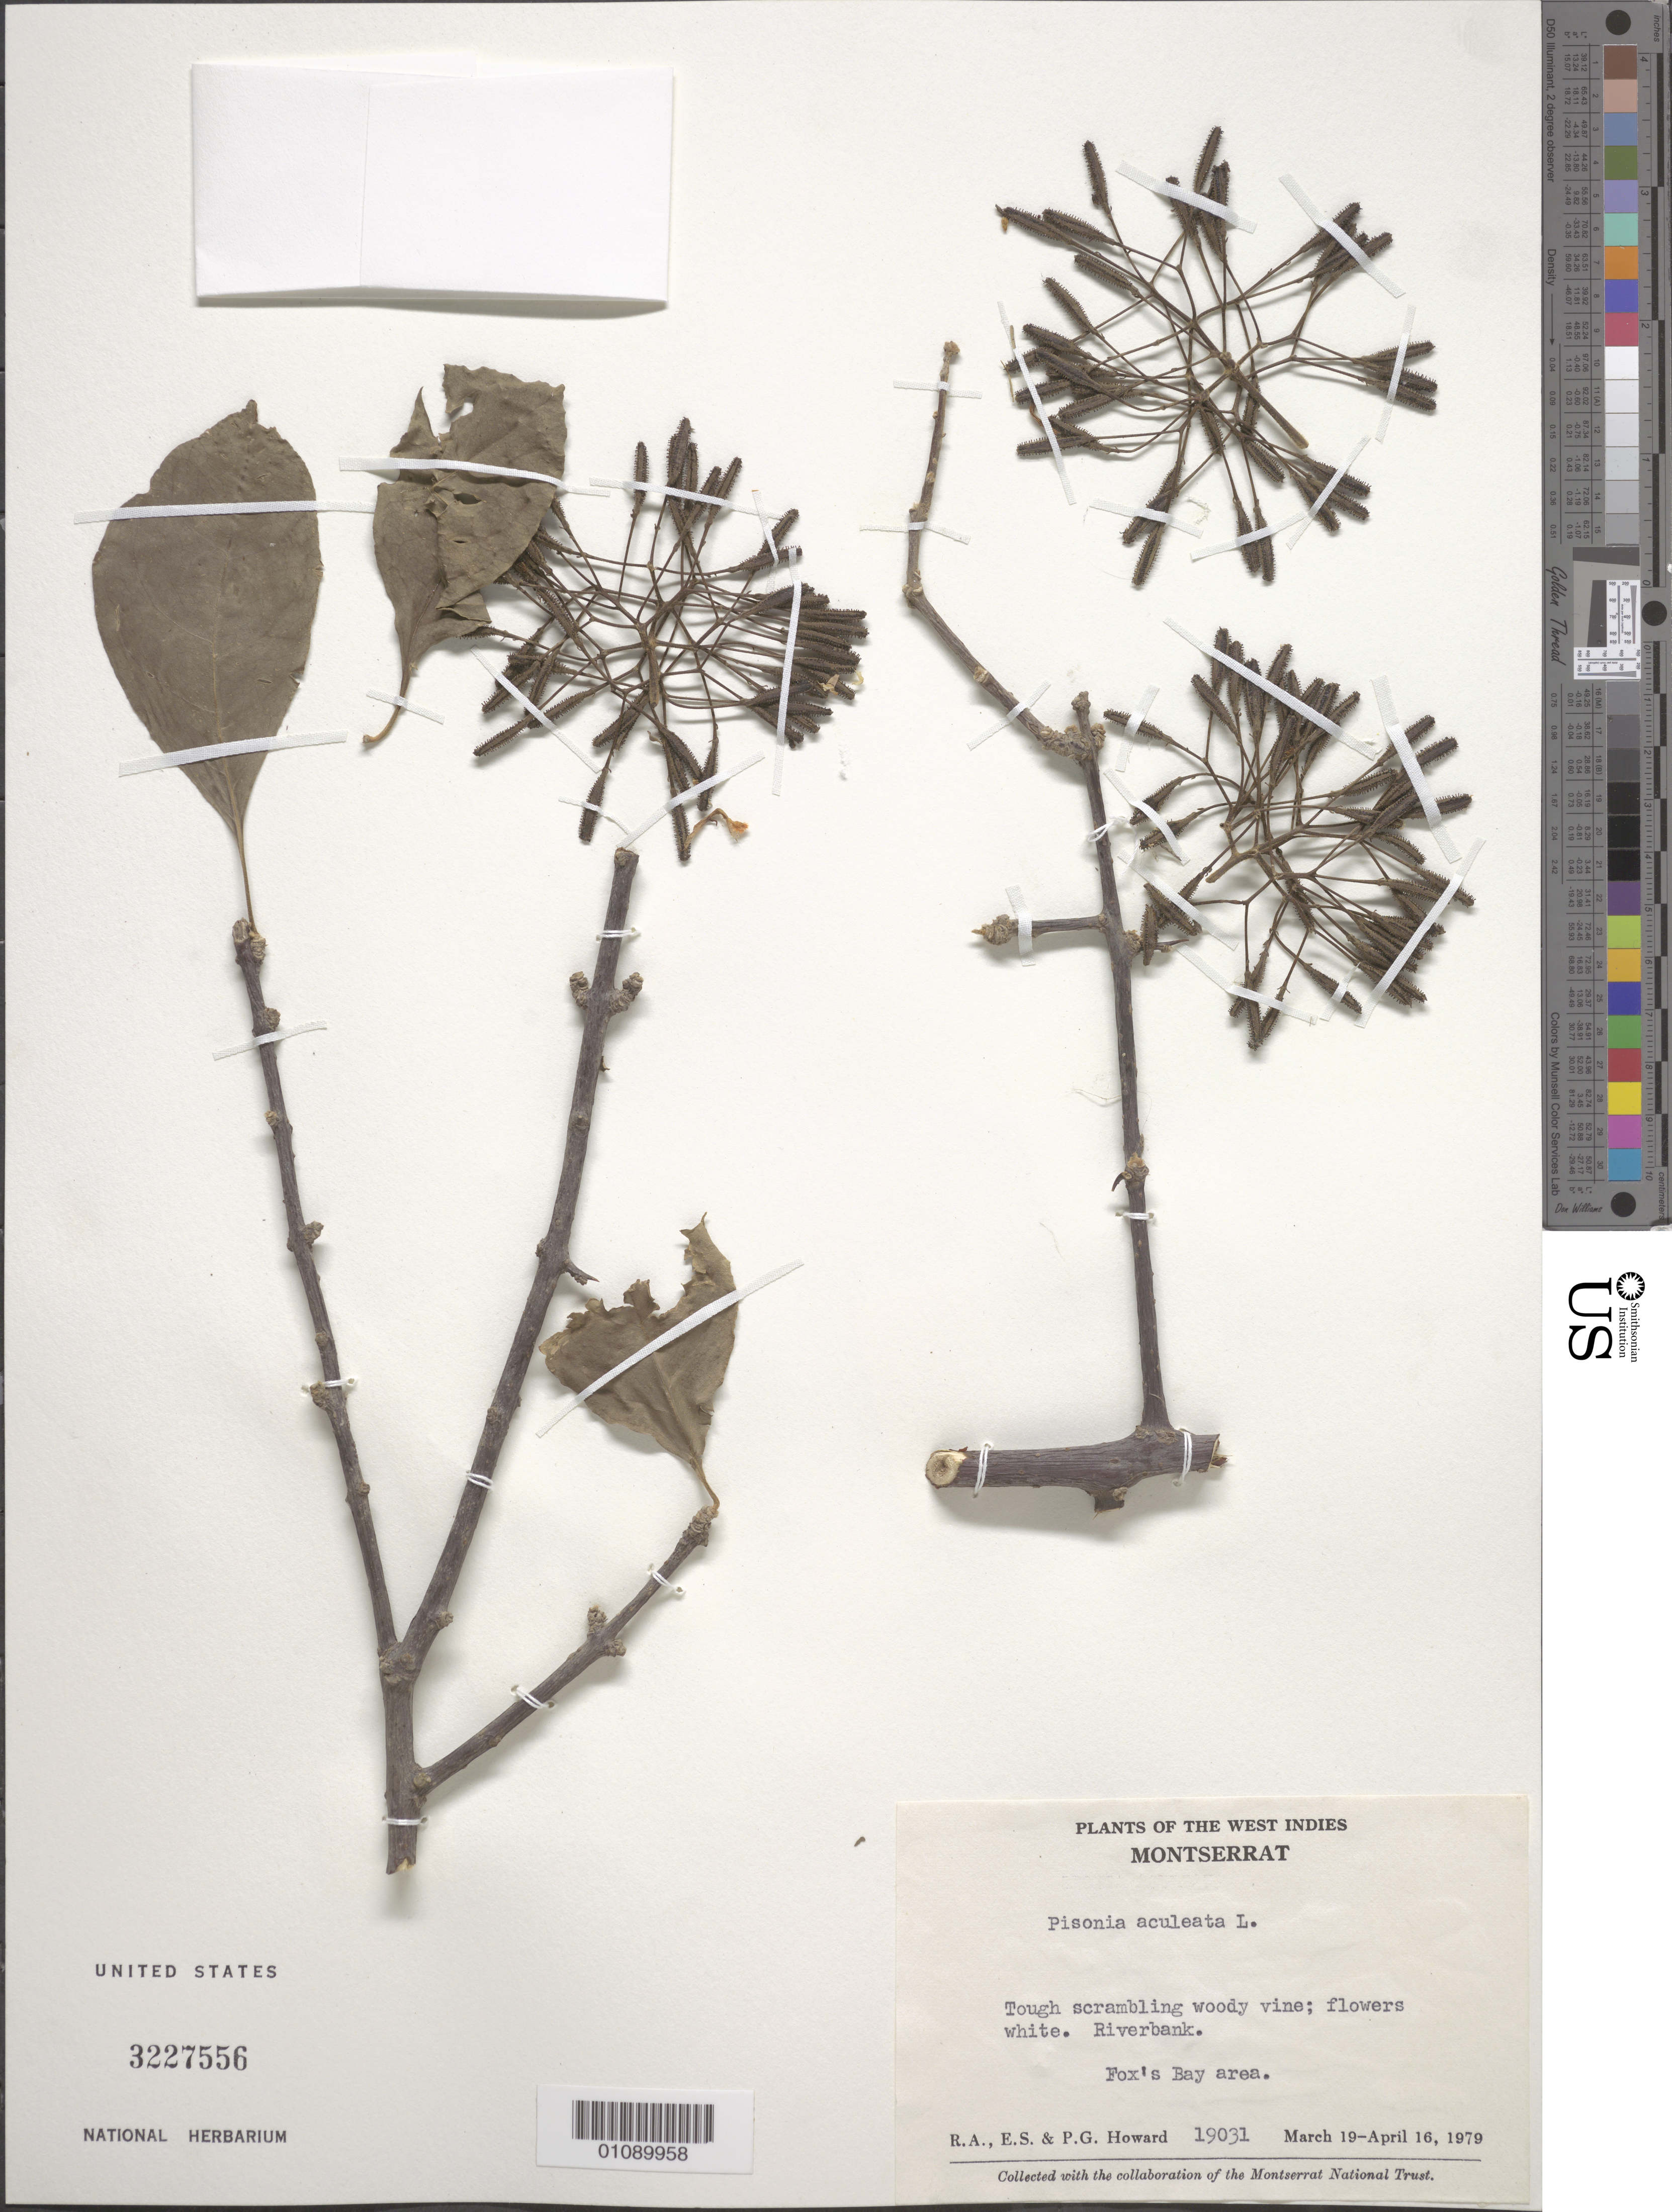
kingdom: Plantae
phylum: Tracheophyta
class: Magnoliopsida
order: Caryophyllales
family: Nyctaginaceae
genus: Pisonia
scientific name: Pisonia aculeata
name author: L.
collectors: R. A. Howard, E. S. Howard & P. Howard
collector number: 19031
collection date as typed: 19 Mar 1979 to 16 Apr 1979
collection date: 1979-03-19/1979-04-16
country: Montserrat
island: Montserrat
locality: Fox's Bay area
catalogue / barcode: US 3227556